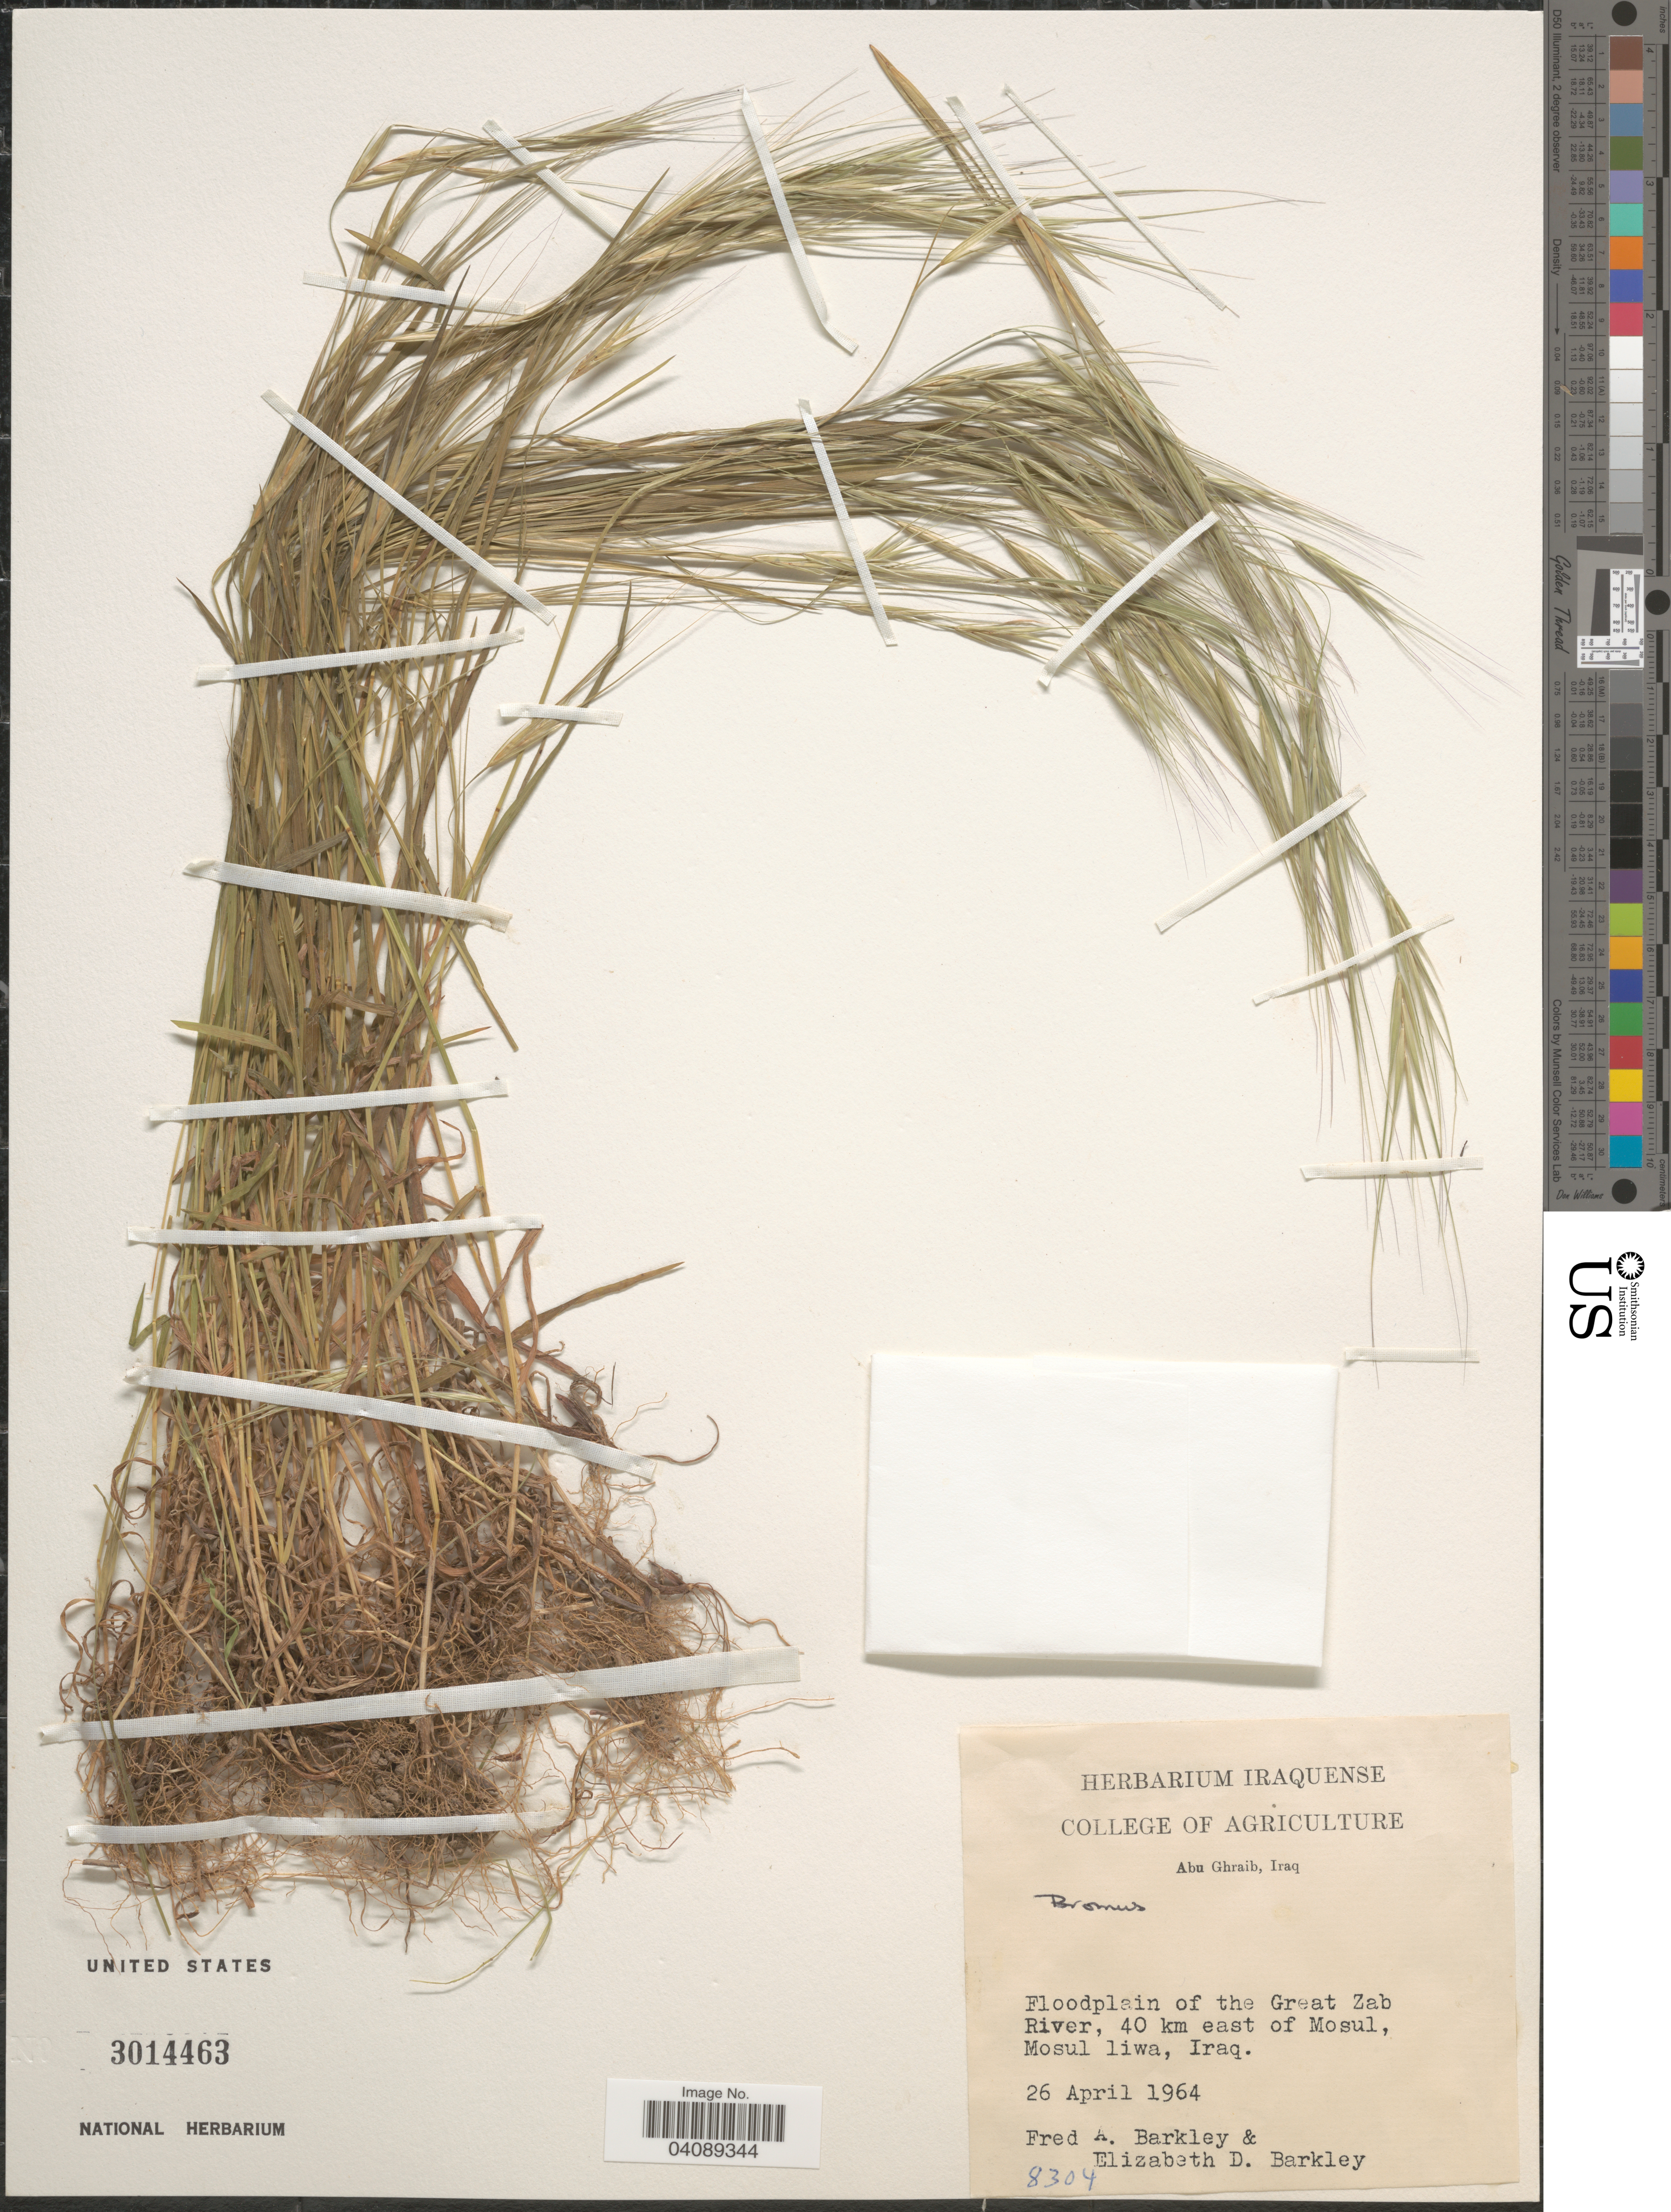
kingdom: Plantae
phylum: Tracheophyta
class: Liliopsida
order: Poales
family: Poaceae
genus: Bromus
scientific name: Bromus sp.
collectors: F. A. Barkley & E. D.Barkley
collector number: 8304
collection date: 1964-04-26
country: Iraq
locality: Floodplain of the Great Zab River, 40 km east of Mosul, Mosul liwa.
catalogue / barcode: US 3014463